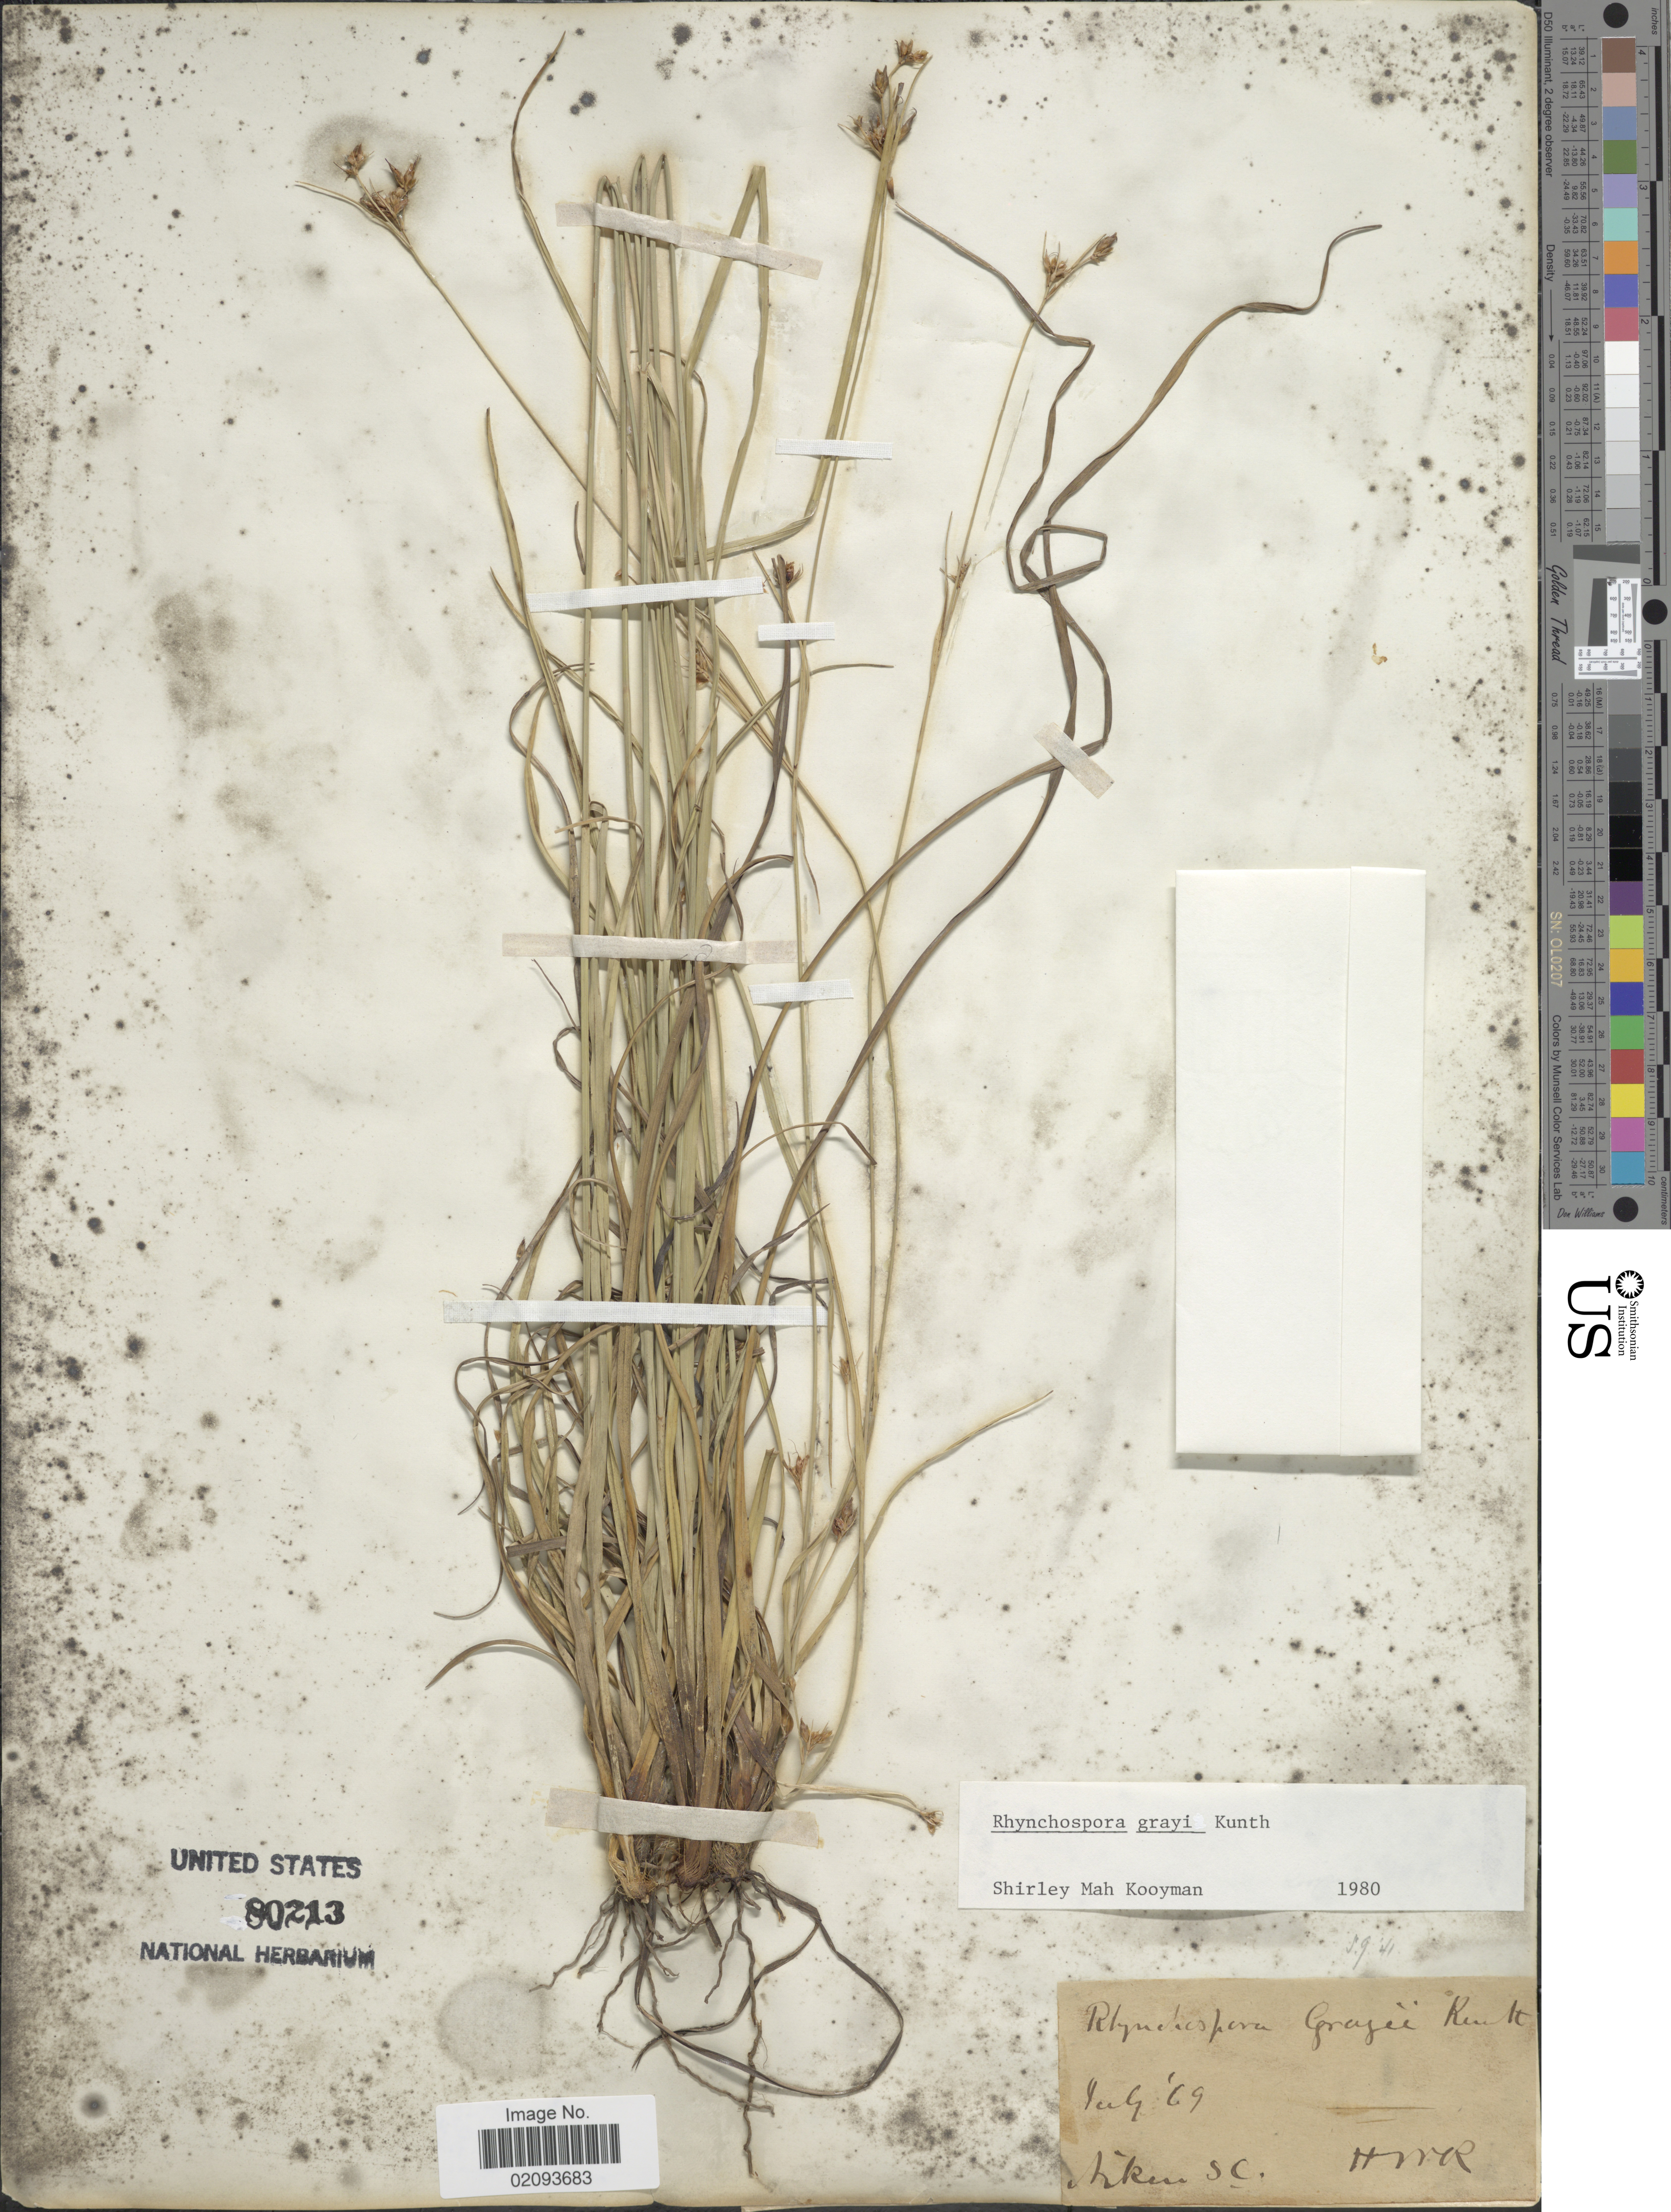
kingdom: Plantae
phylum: Tracheophyta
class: Liliopsida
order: Poales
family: Cyperaceae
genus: Rhynchospora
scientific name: Rhynchospora grayi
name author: Kunth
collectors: H. W. R.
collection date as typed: Transcribed d/m/y: /7/69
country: United States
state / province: South Carolina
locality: Aiken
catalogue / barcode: US 80213